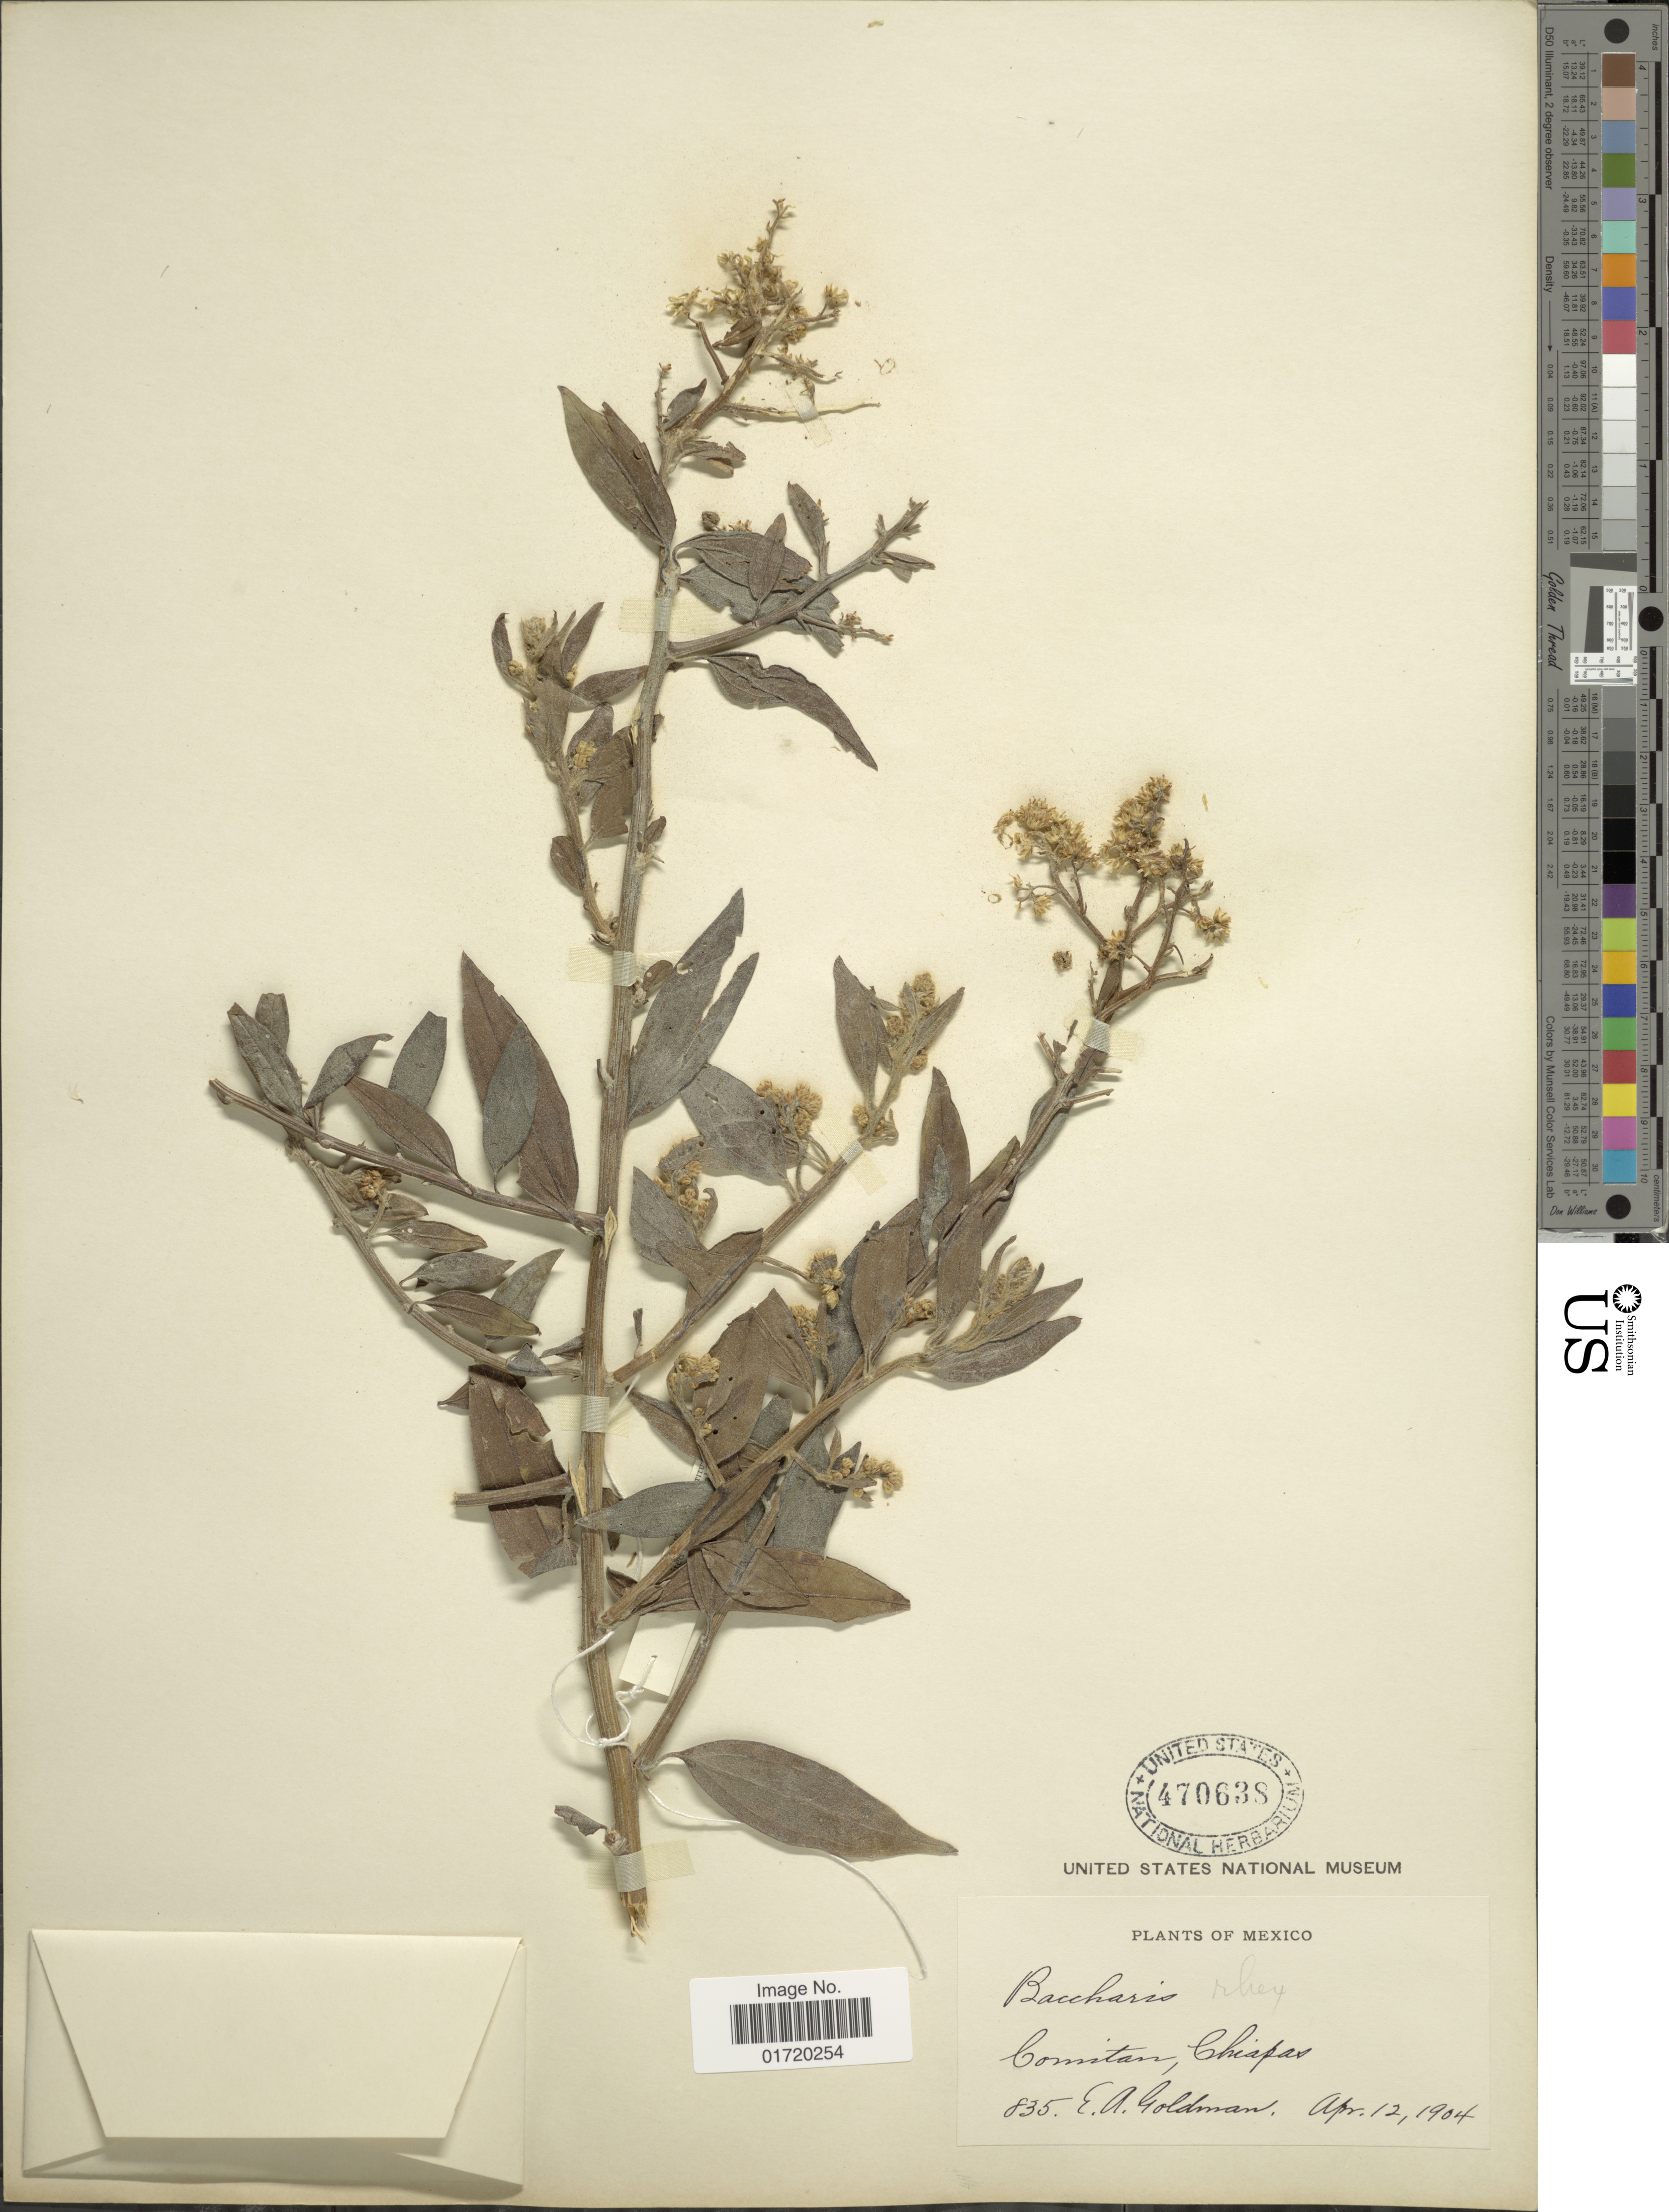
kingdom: Plantae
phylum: Tracheophyta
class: Magnoliopsida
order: Asterales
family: Asteraceae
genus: Baccharis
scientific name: Baccharis trinervis var. rhexioides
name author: (Kunth) Baker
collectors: E. A. Goldman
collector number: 835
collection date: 1904-04-12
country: Mexico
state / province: Chiapas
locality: Comitan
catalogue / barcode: US 470638